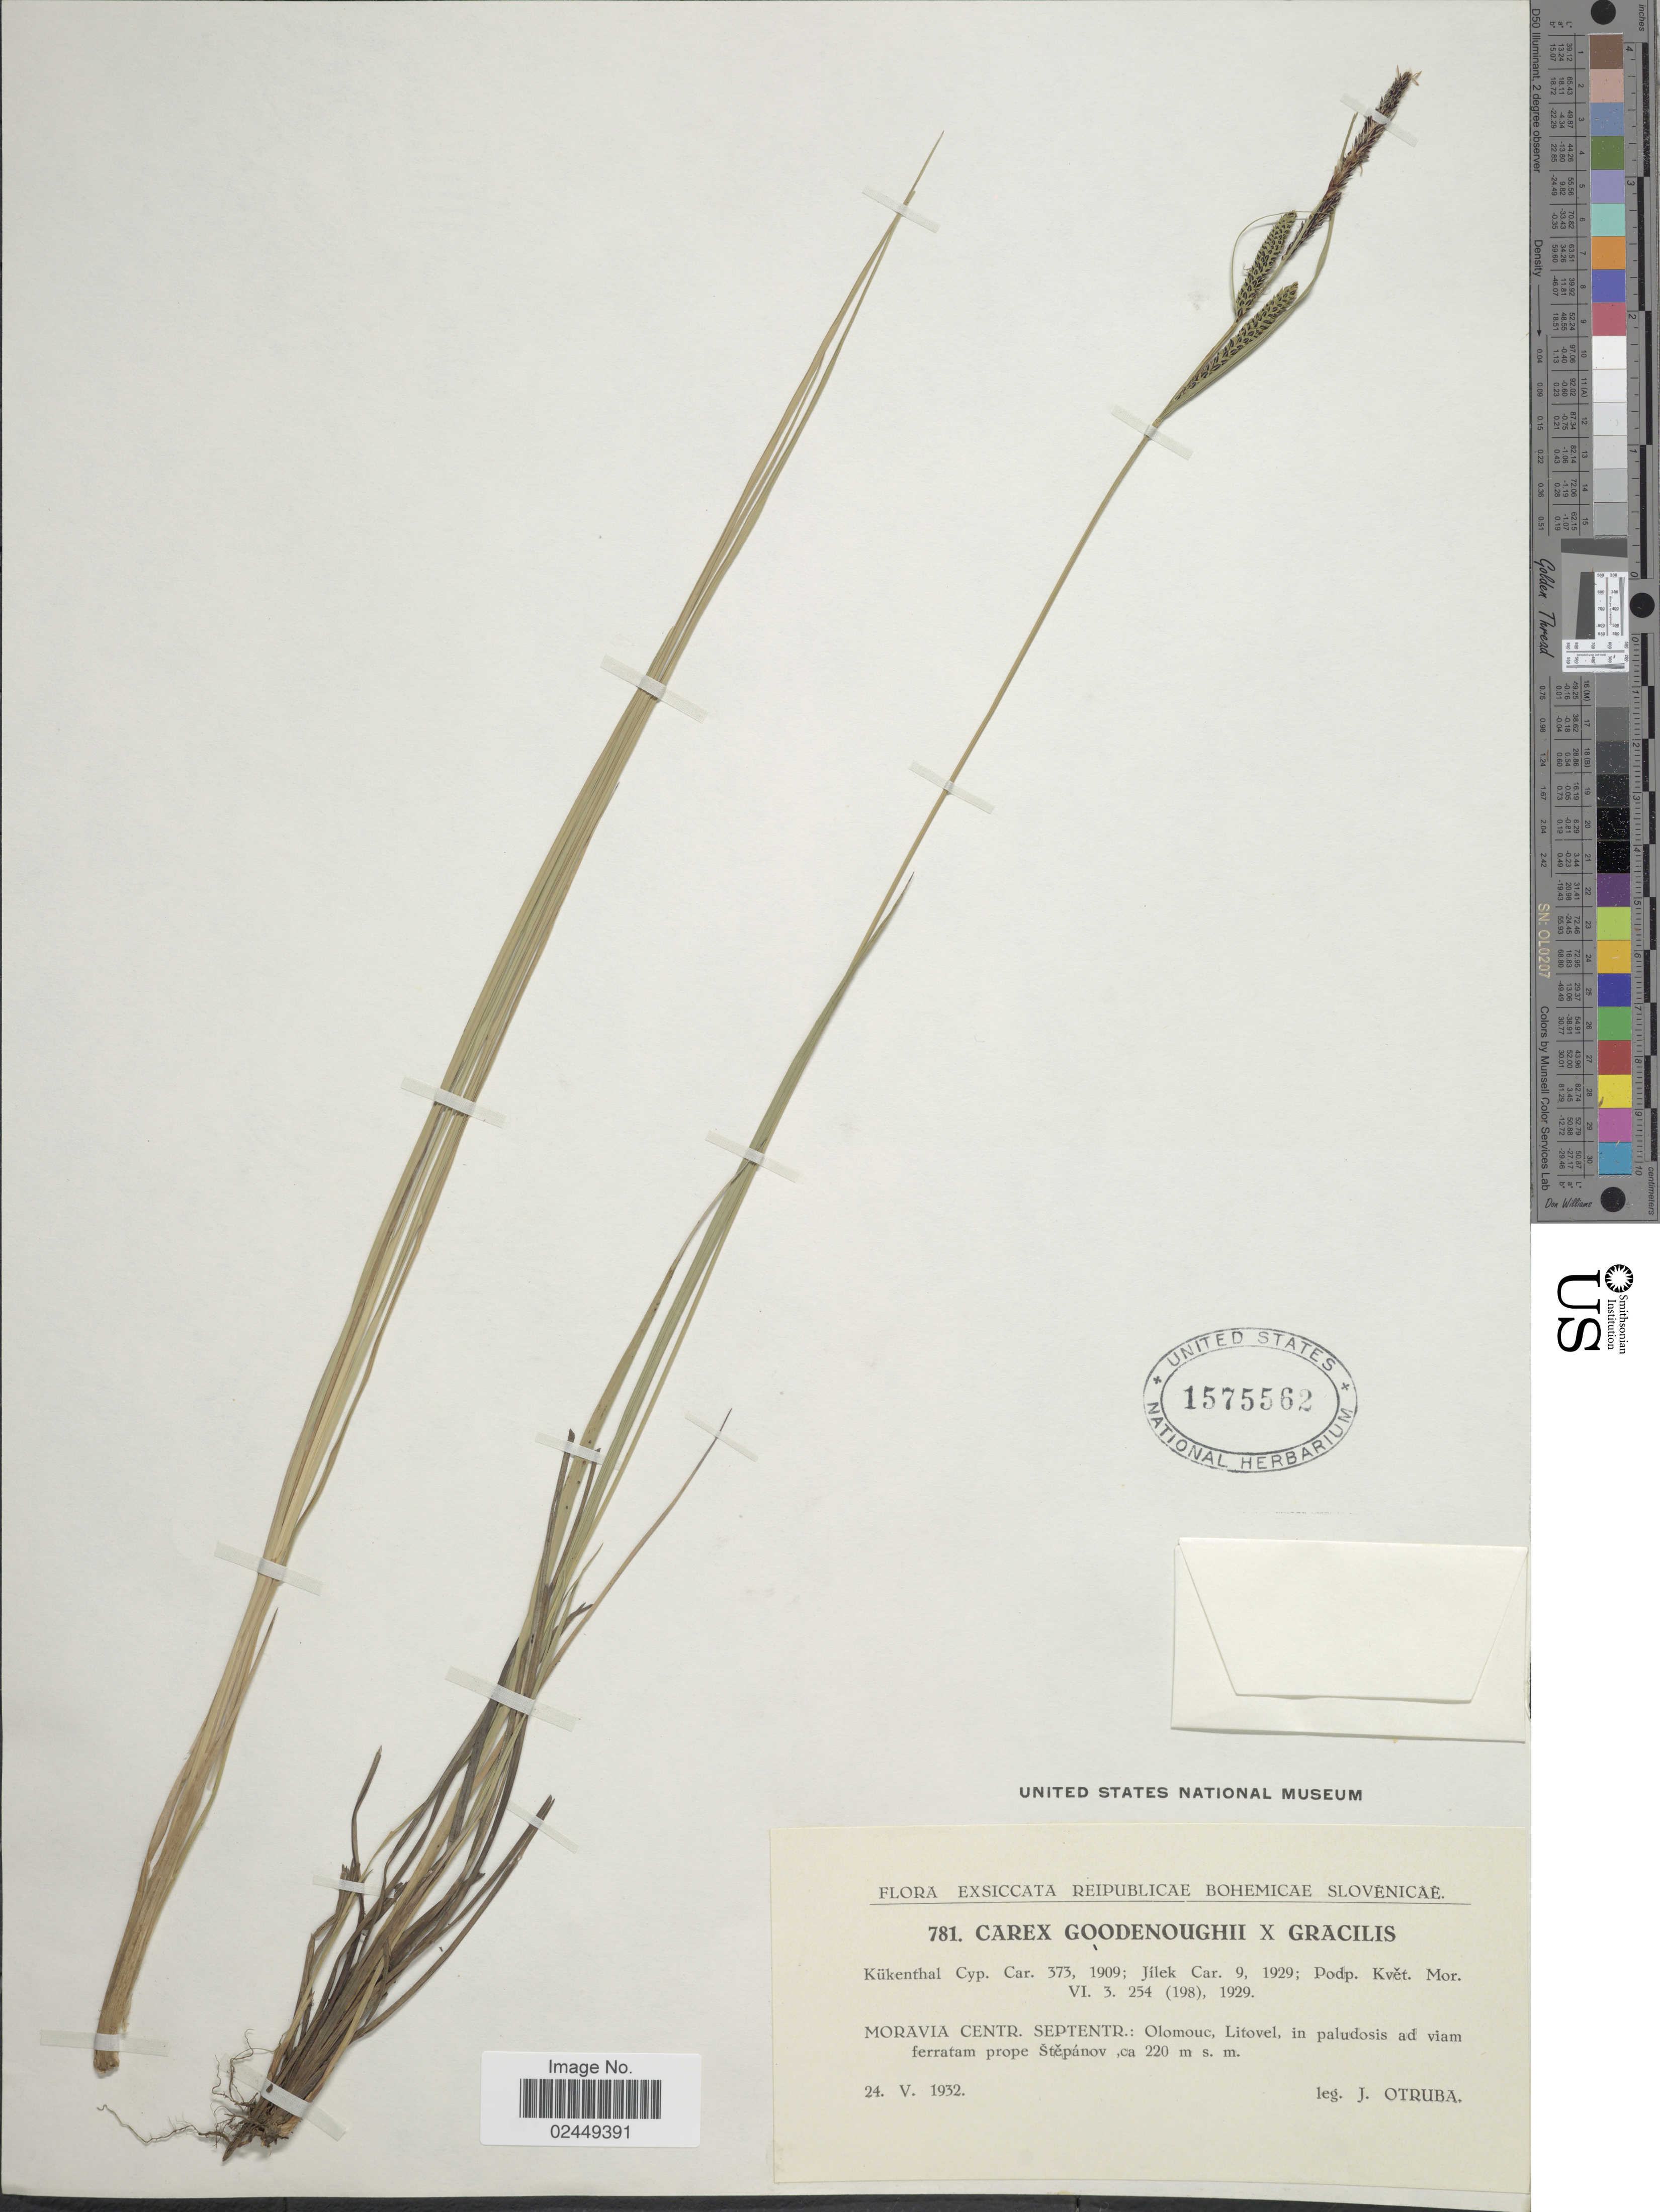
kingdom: Plantae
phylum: Tracheophyta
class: Liliopsida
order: Poales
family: Cyperaceae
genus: Carex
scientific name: Carex nigra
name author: (L.) Reichard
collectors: J. Otruba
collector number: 781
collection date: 1932-05-24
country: Czechia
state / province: Olomouc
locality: Reipublicae Bohemicae Slovenicae, [unsure placement] Moravia Centr. Septientr.: Olomouc, Litovel, in paludosis ad viam ferratem prope Stepanov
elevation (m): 220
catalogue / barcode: US 1575562